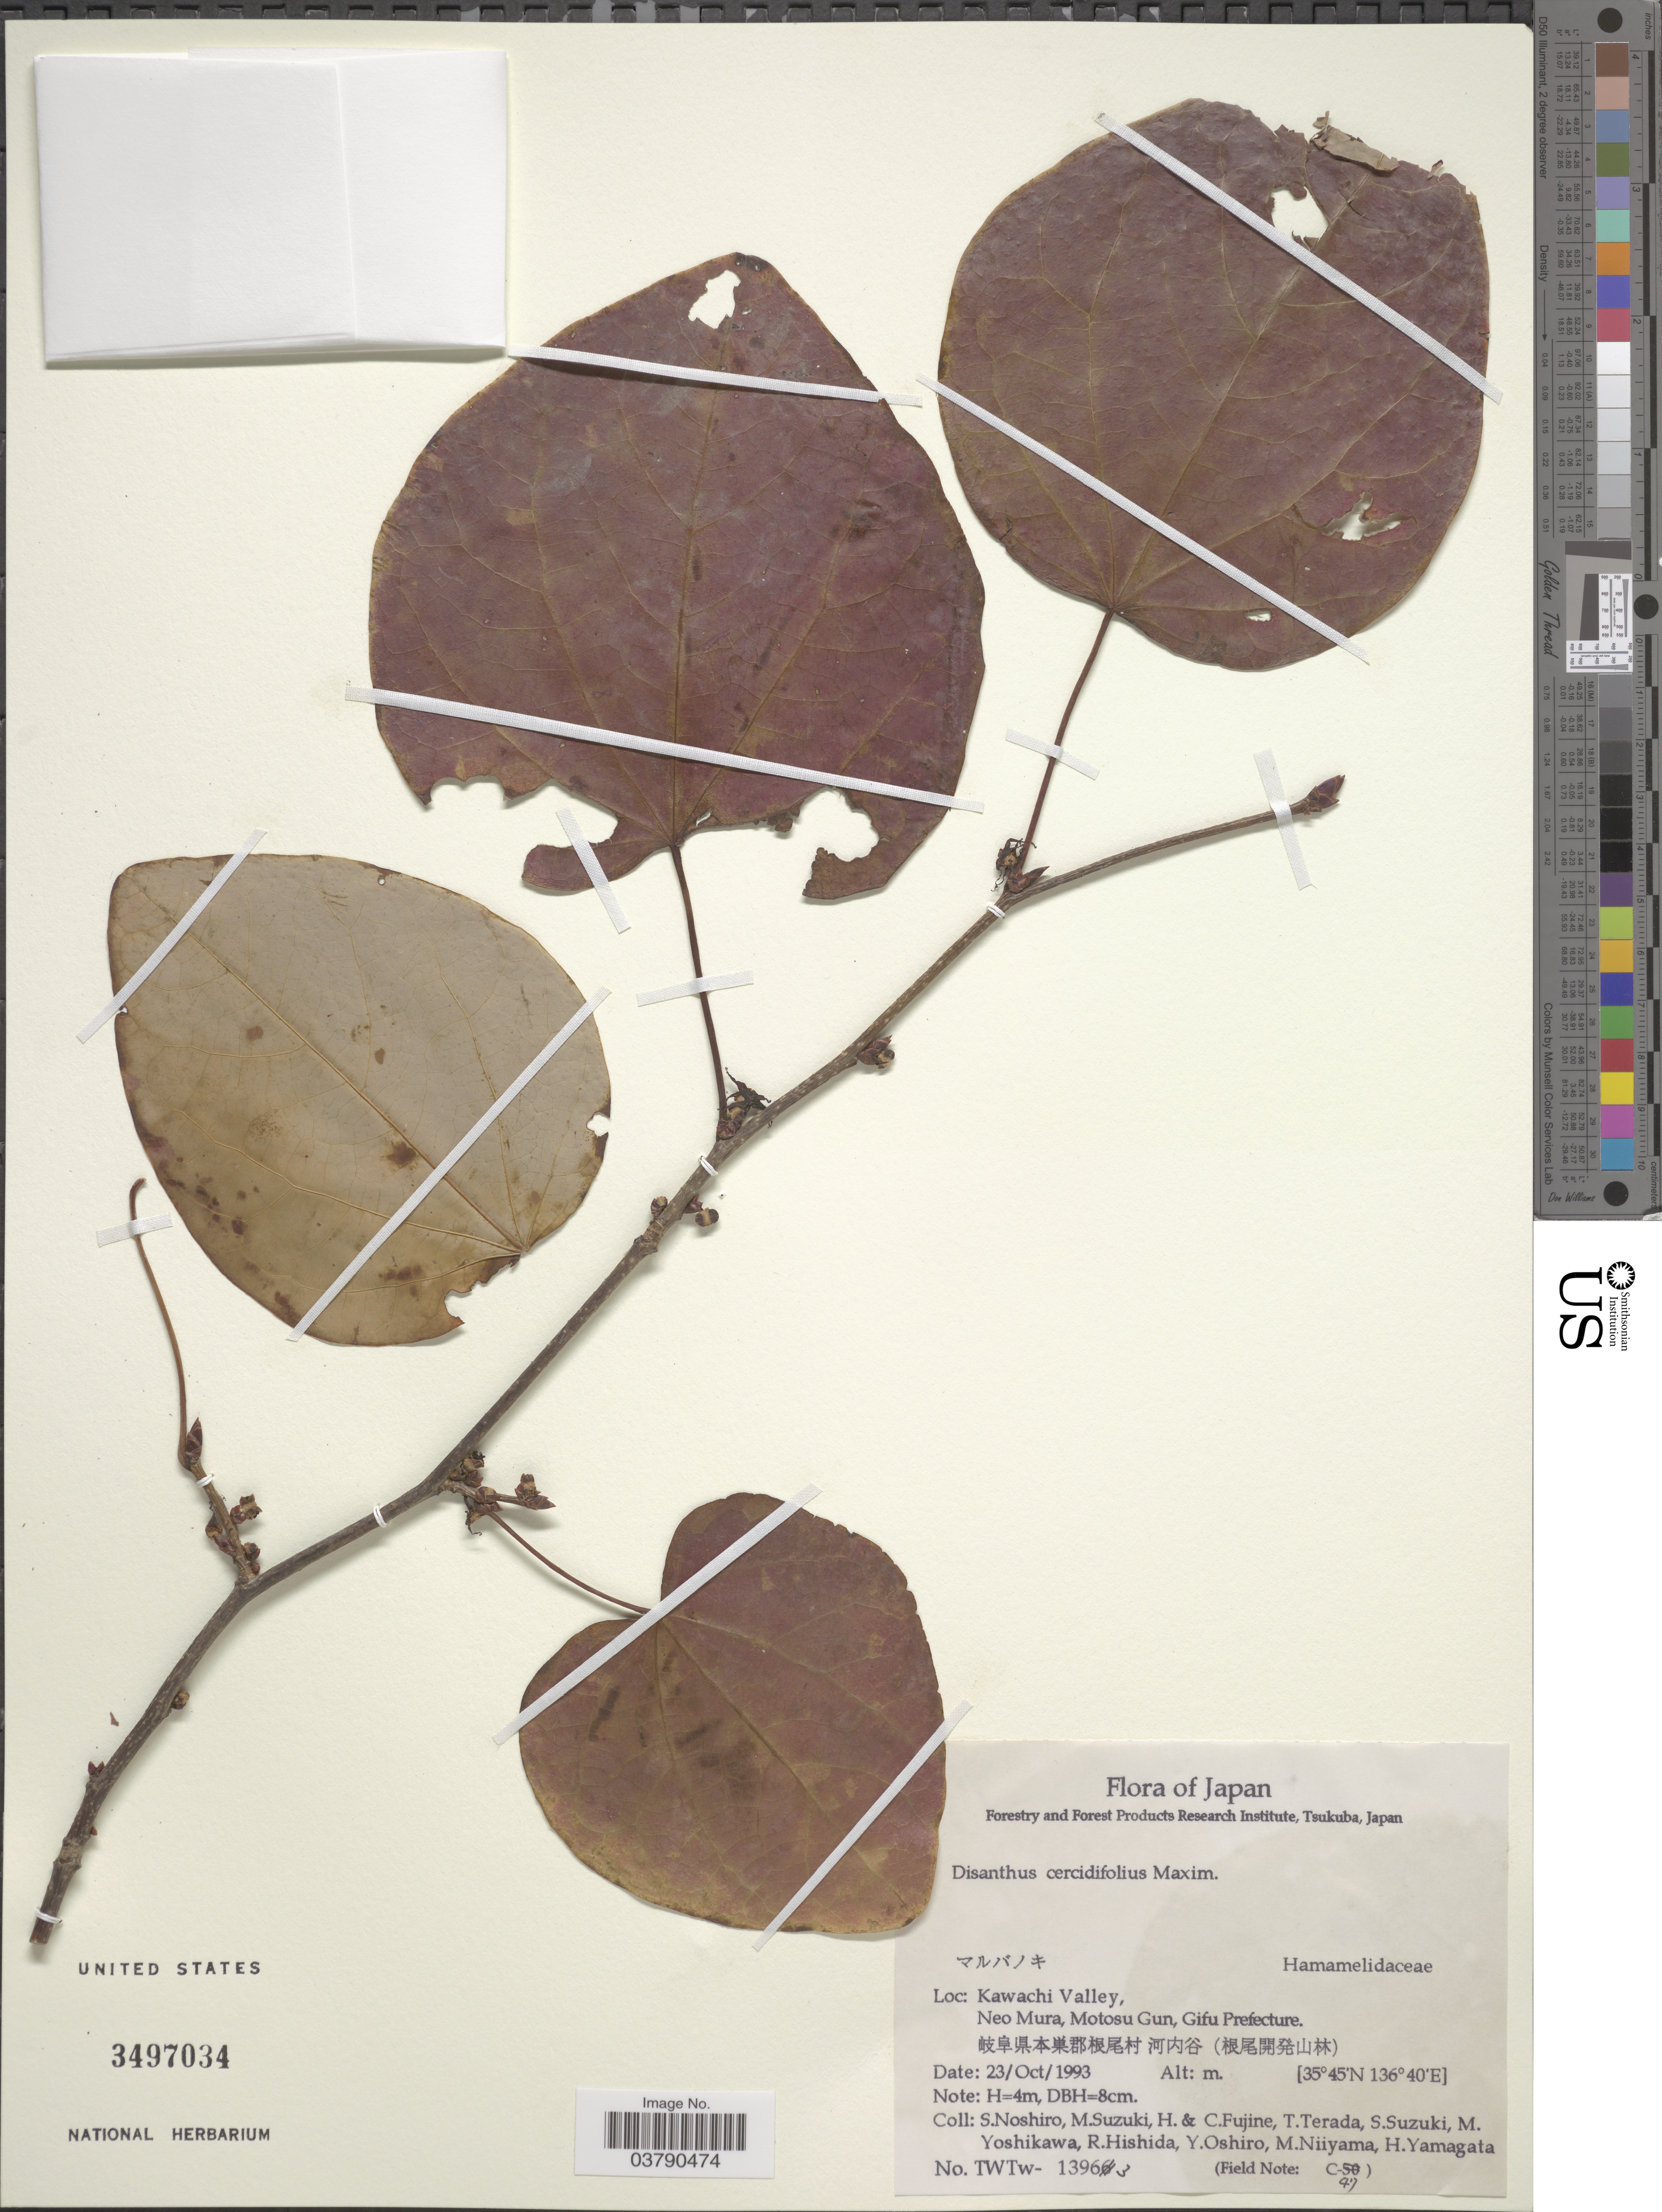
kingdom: Plantae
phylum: Tracheophyta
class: Magnoliopsida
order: Saxifragales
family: Hamamelidaceae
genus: Disanthus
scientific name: Disanthus cercidifolius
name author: Maxim.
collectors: S. Noshiro, M. Suzuki, H. Fujine, C. Fujine & et al.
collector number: TWTw- 13963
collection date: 1993-10-23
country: Japan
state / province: Gihu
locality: Kawachi Valley, Neo Mura, Motosu Gun, Gifu Prefecture. X (X).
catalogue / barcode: US 3497034